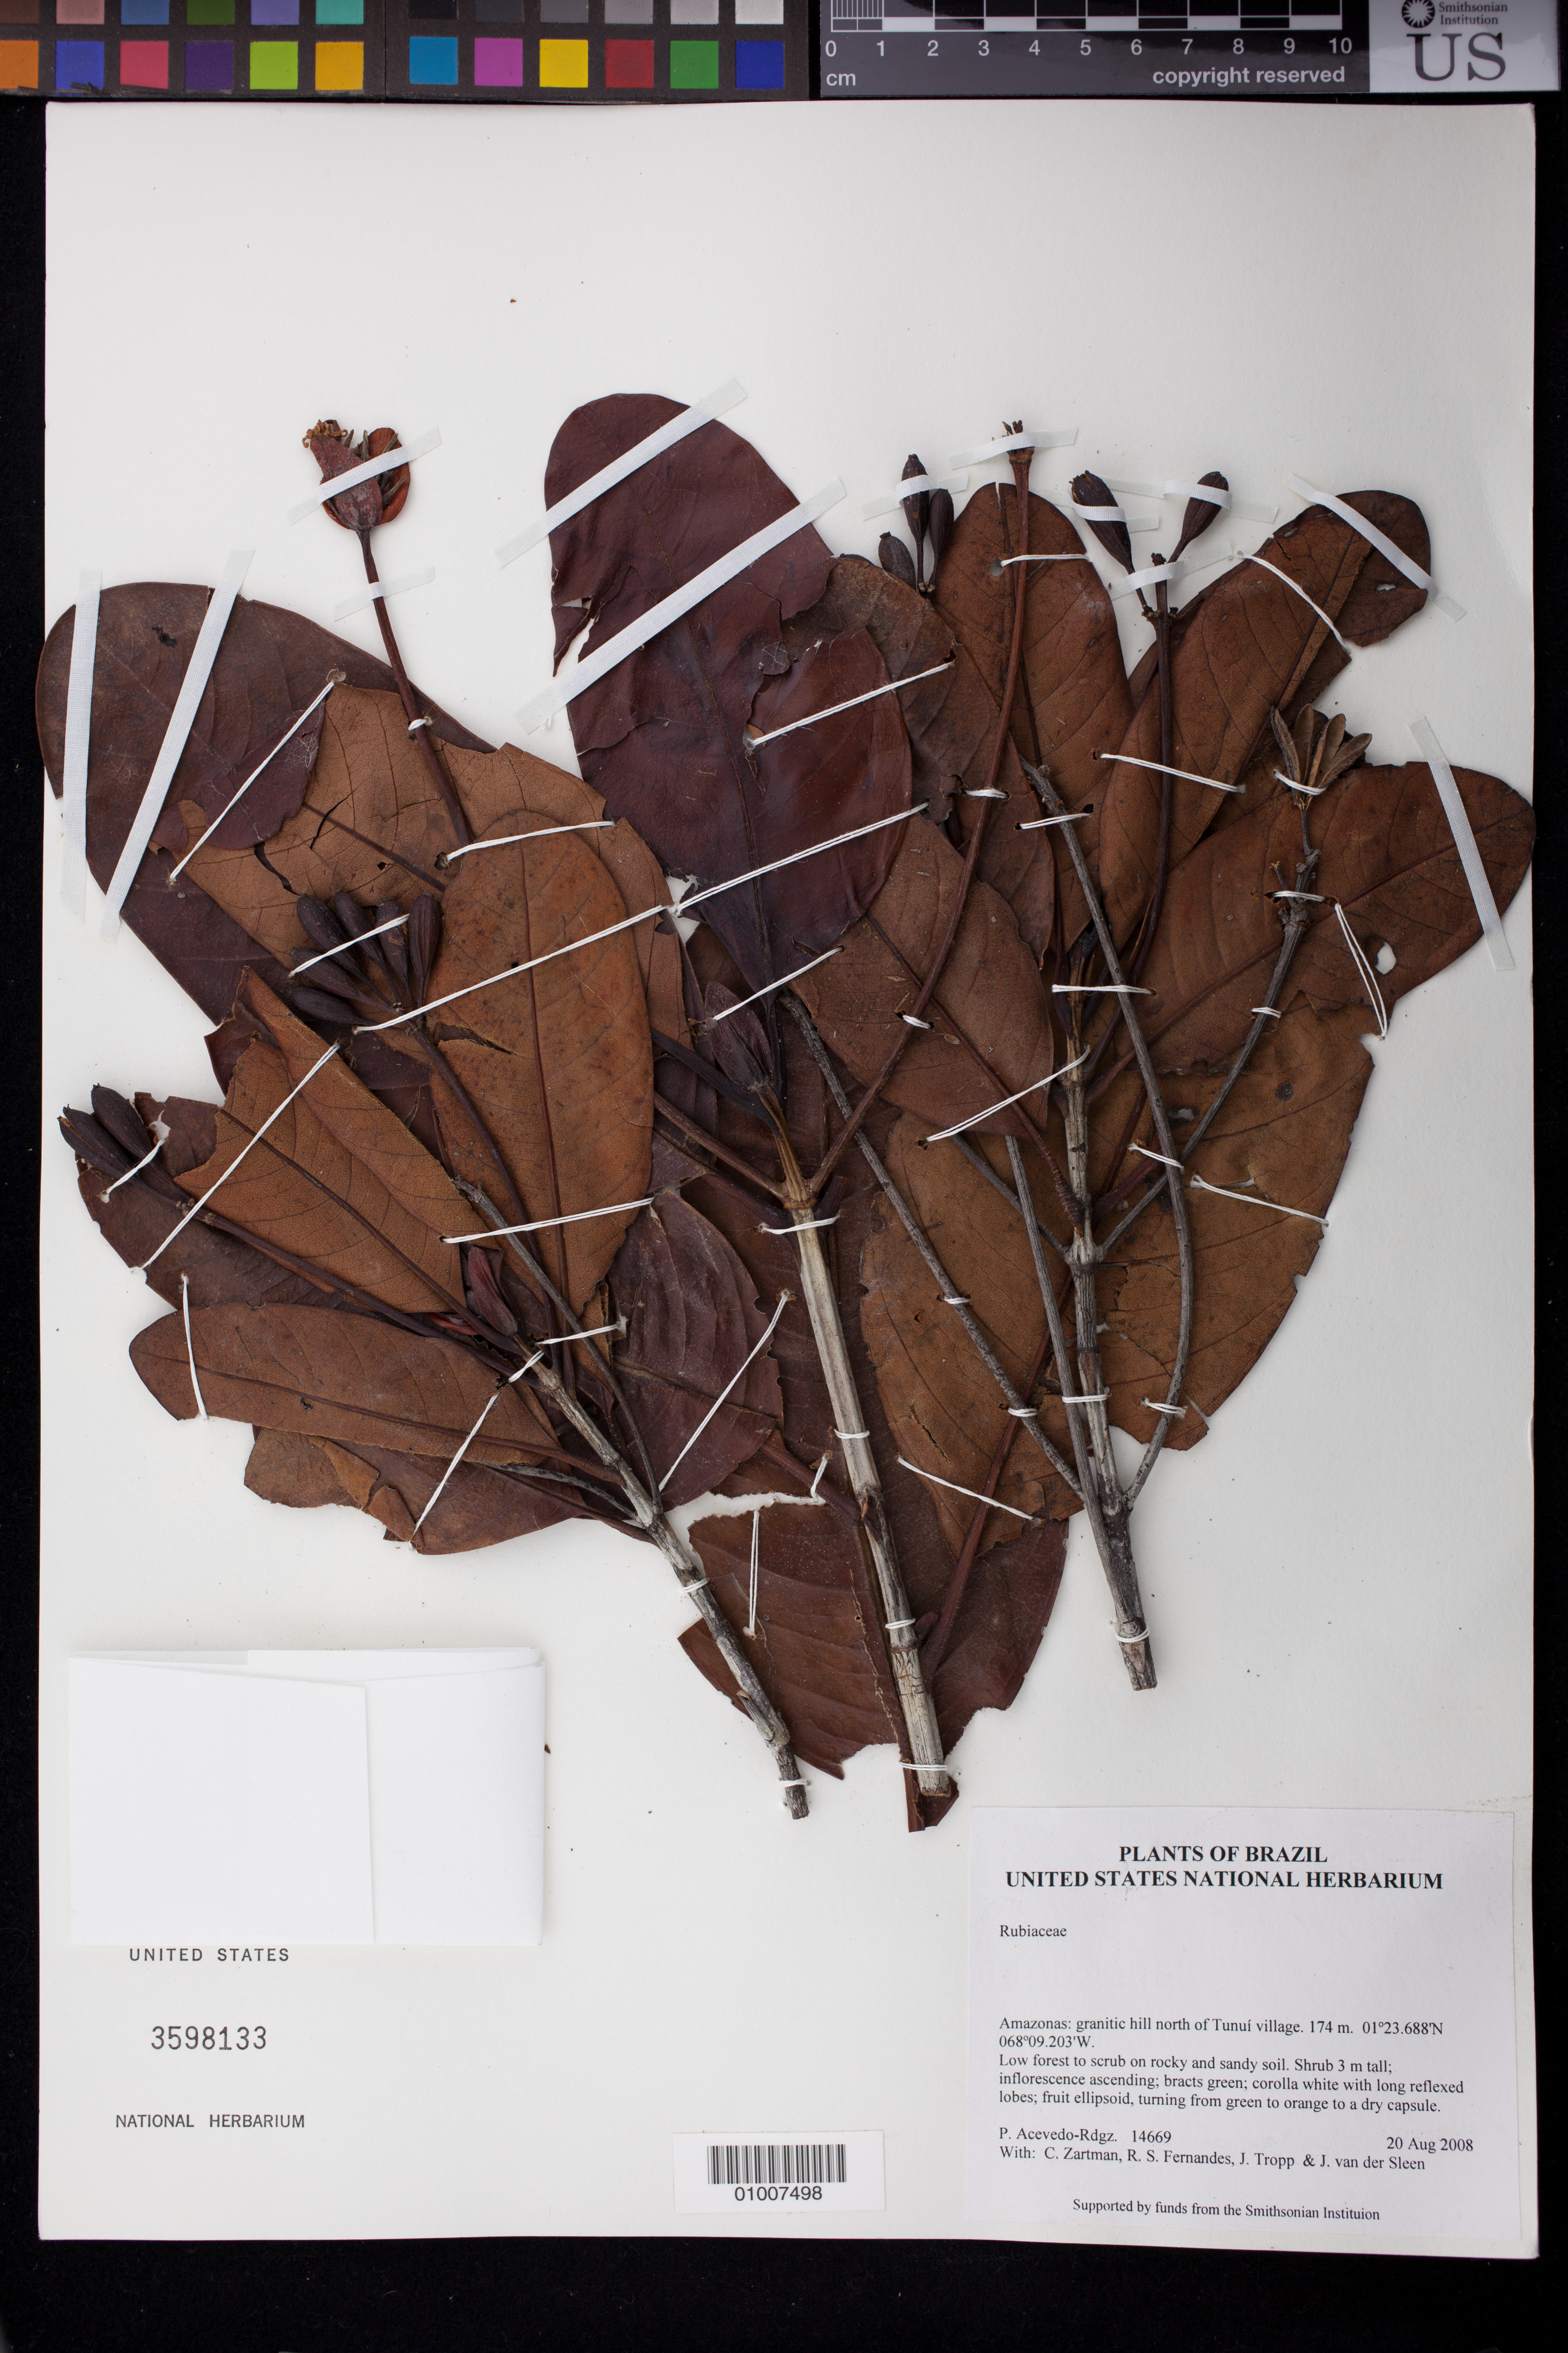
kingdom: Plantae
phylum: Tracheophyta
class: Magnoliopsida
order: Gentianales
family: Rubiaceae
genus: Remijia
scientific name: Remijia morilloi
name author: Steyerm.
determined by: Ramos, J. F.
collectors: P. Acevedo-Rodr., C. Zartman, R. Fernandes, J. Tropp & J. Sleen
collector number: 14669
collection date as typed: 20 Aug 2008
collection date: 2008-08-20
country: Brazil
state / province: Amazonas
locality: Amazonas: granitic hill north of Tunuí village.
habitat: Low forest to scrub on rocky and sandy soil.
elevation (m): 174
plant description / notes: NY, MO, K, F, GH, P, US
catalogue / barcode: US 3598133